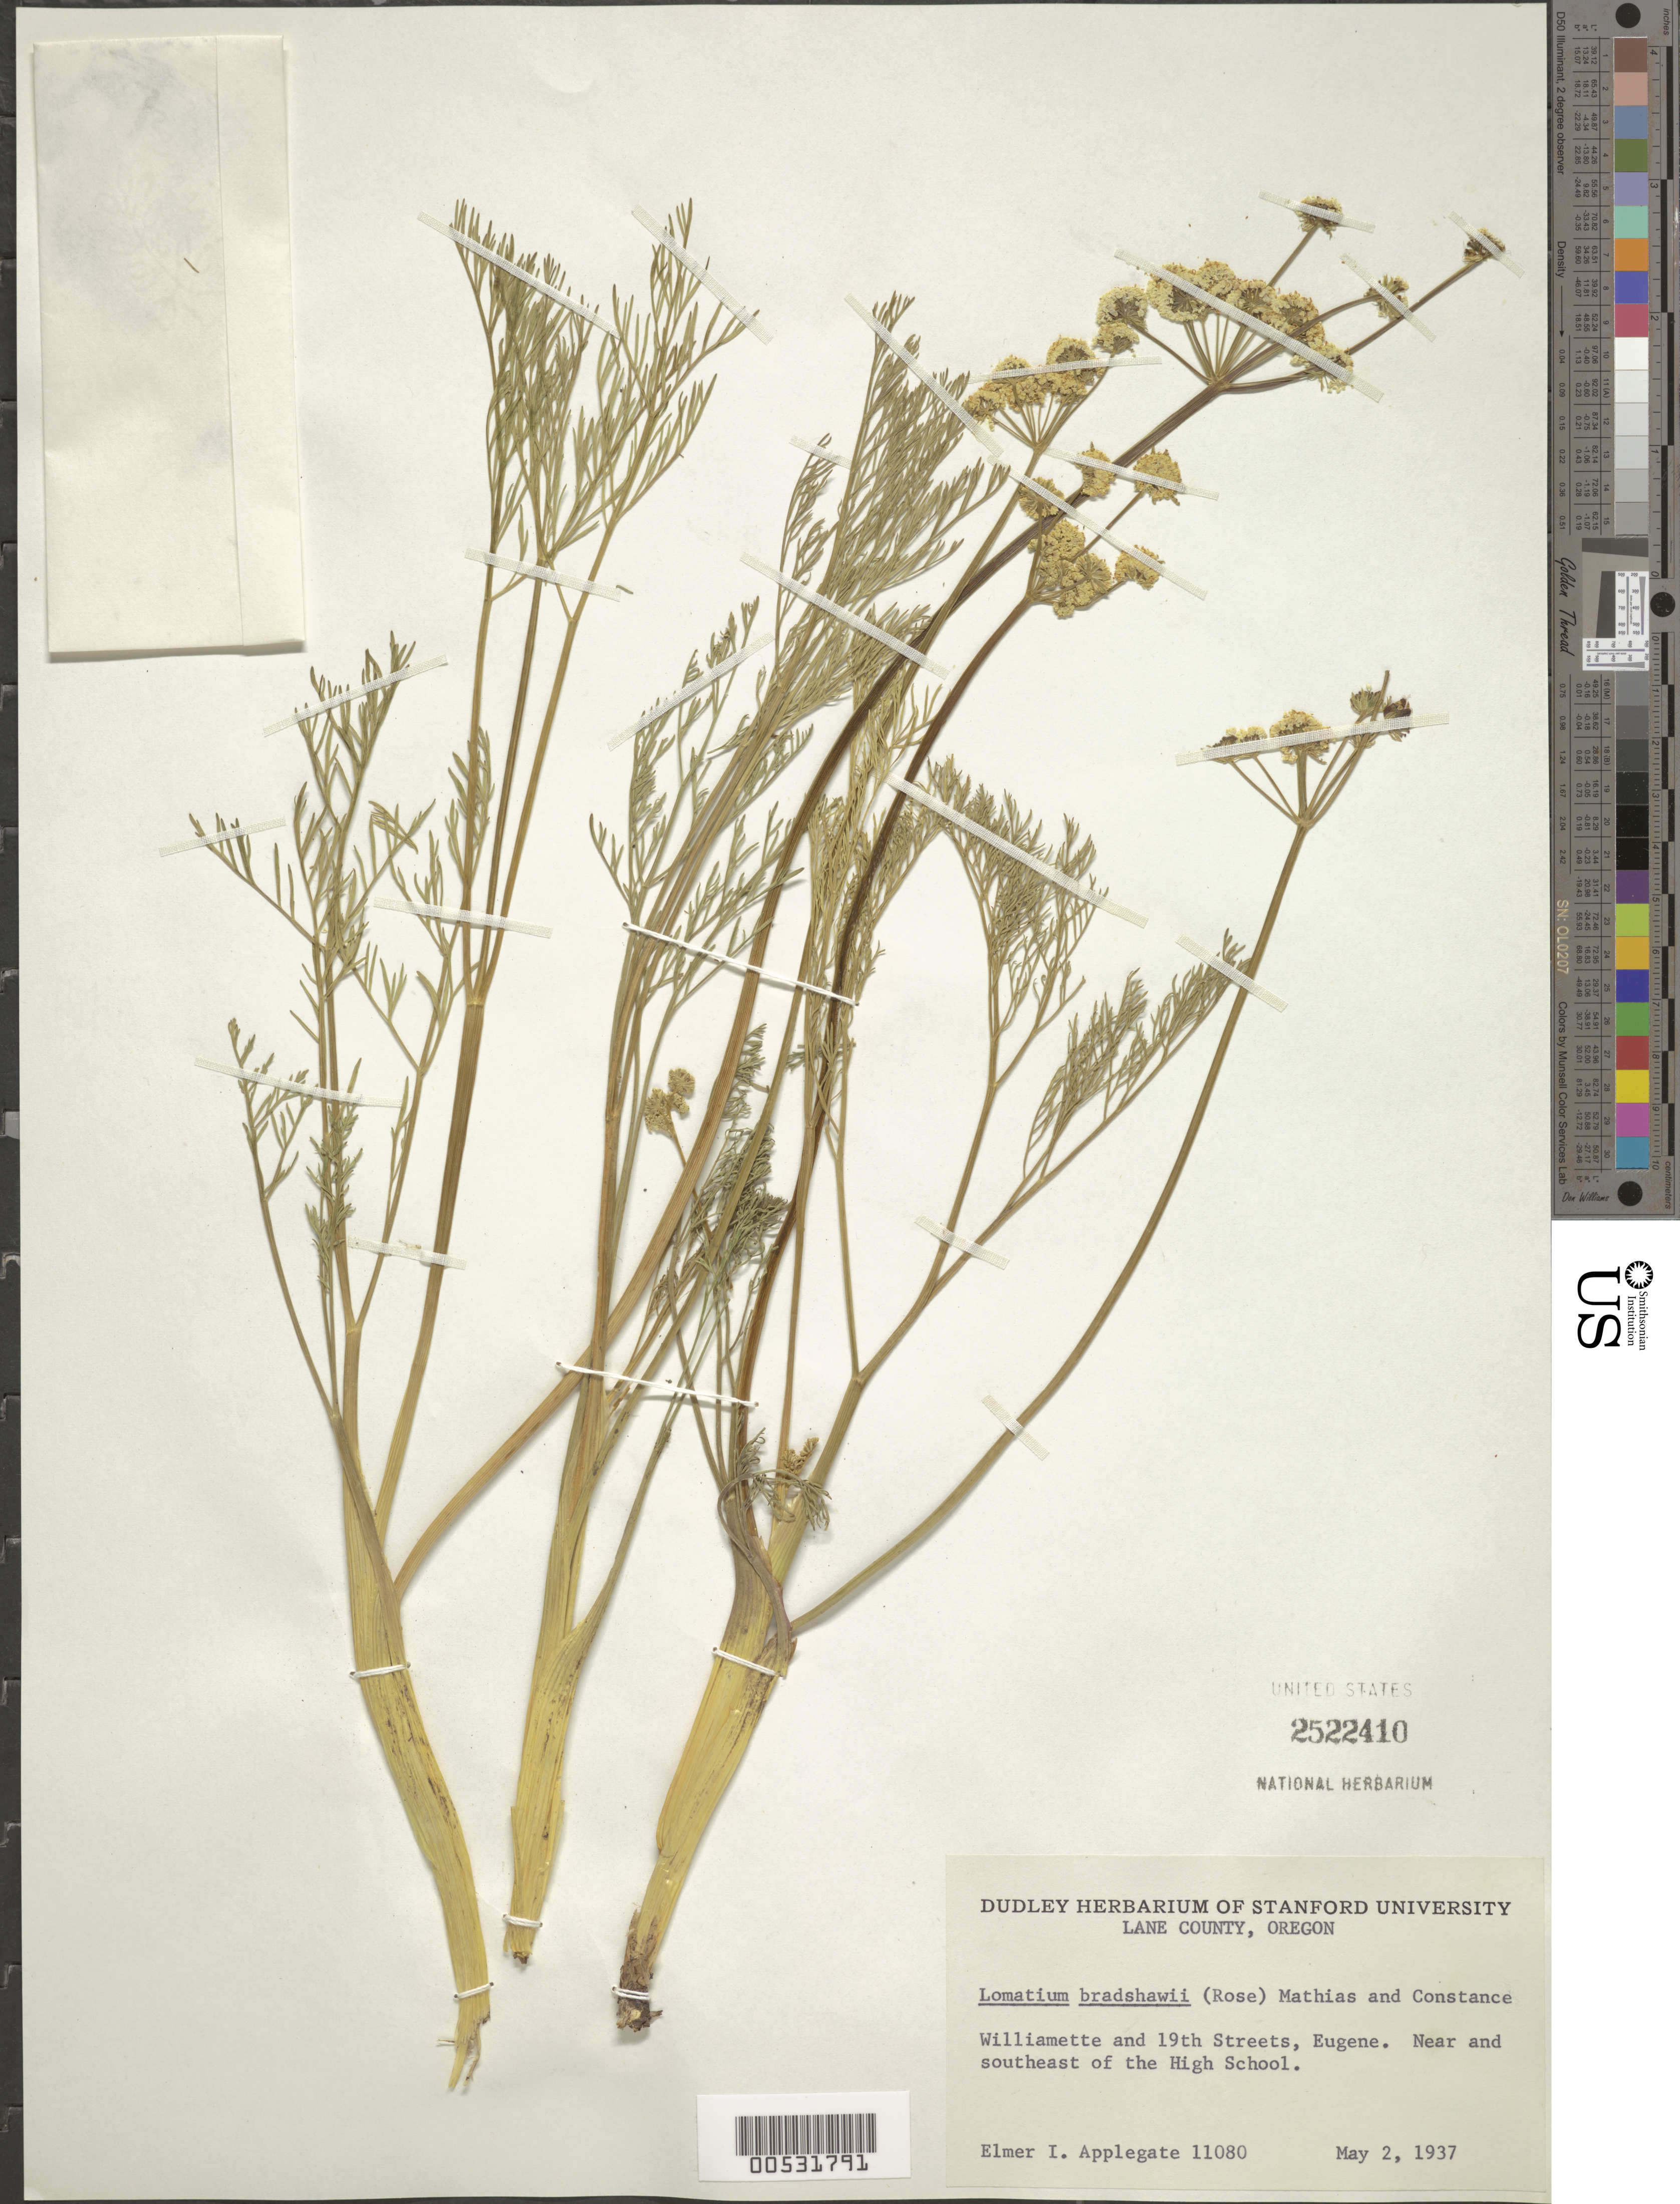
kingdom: Plantae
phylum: Tracheophyta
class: Magnoliopsida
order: Apiales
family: Apiaceae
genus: Lomatium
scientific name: Lomatium bradshawii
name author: (Rose) Math. & Const.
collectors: E. I. Applegate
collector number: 11080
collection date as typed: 02 May 1937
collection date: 1937-05-02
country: United States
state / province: Oregon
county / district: Lane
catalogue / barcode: US 2522410